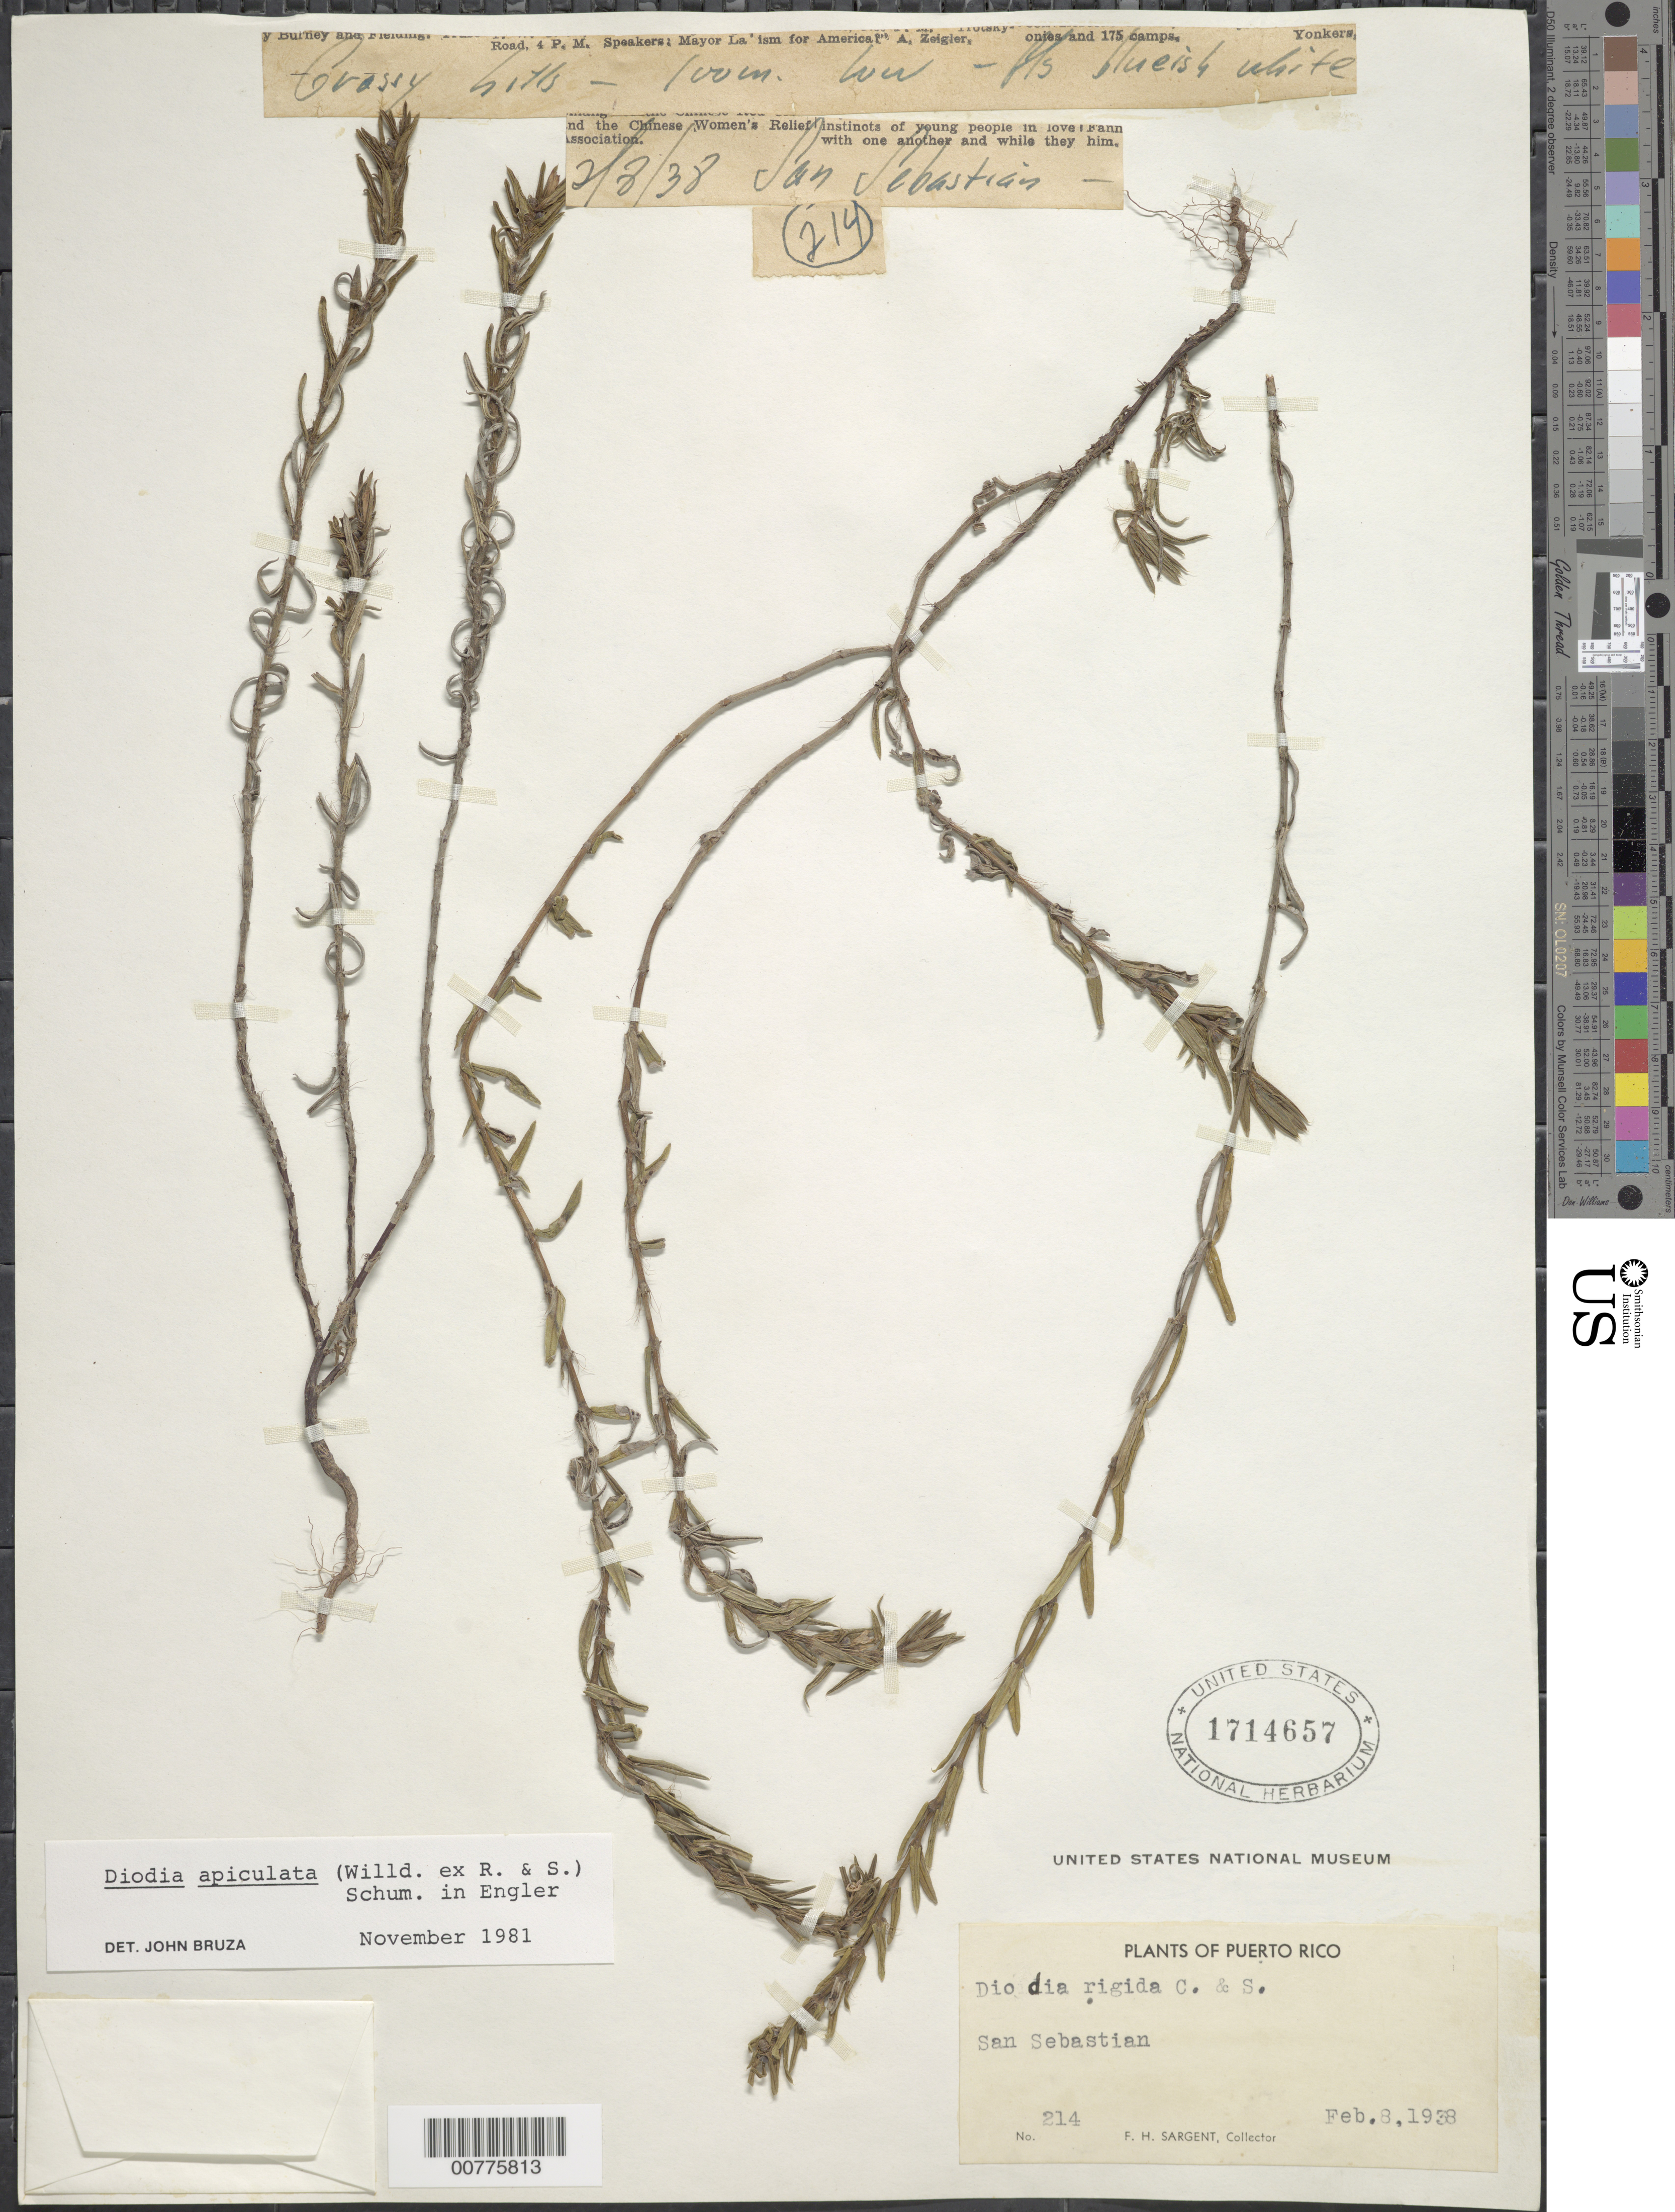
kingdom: Plantae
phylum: Tracheophyta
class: Magnoliopsida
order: Gentianales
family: Rubiaceae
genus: Diodella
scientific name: Diodella apiculata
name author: (Willd. ex Roem. & Schult.) Bacigalupo & E.L. Cabral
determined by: Bruza, J.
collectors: F. H. Sargent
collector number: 214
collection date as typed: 08 Feb 1938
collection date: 1938-02-08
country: Puerto Rico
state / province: San Sebastián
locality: San Sebastian, grassy hills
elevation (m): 100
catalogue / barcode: US 1714657